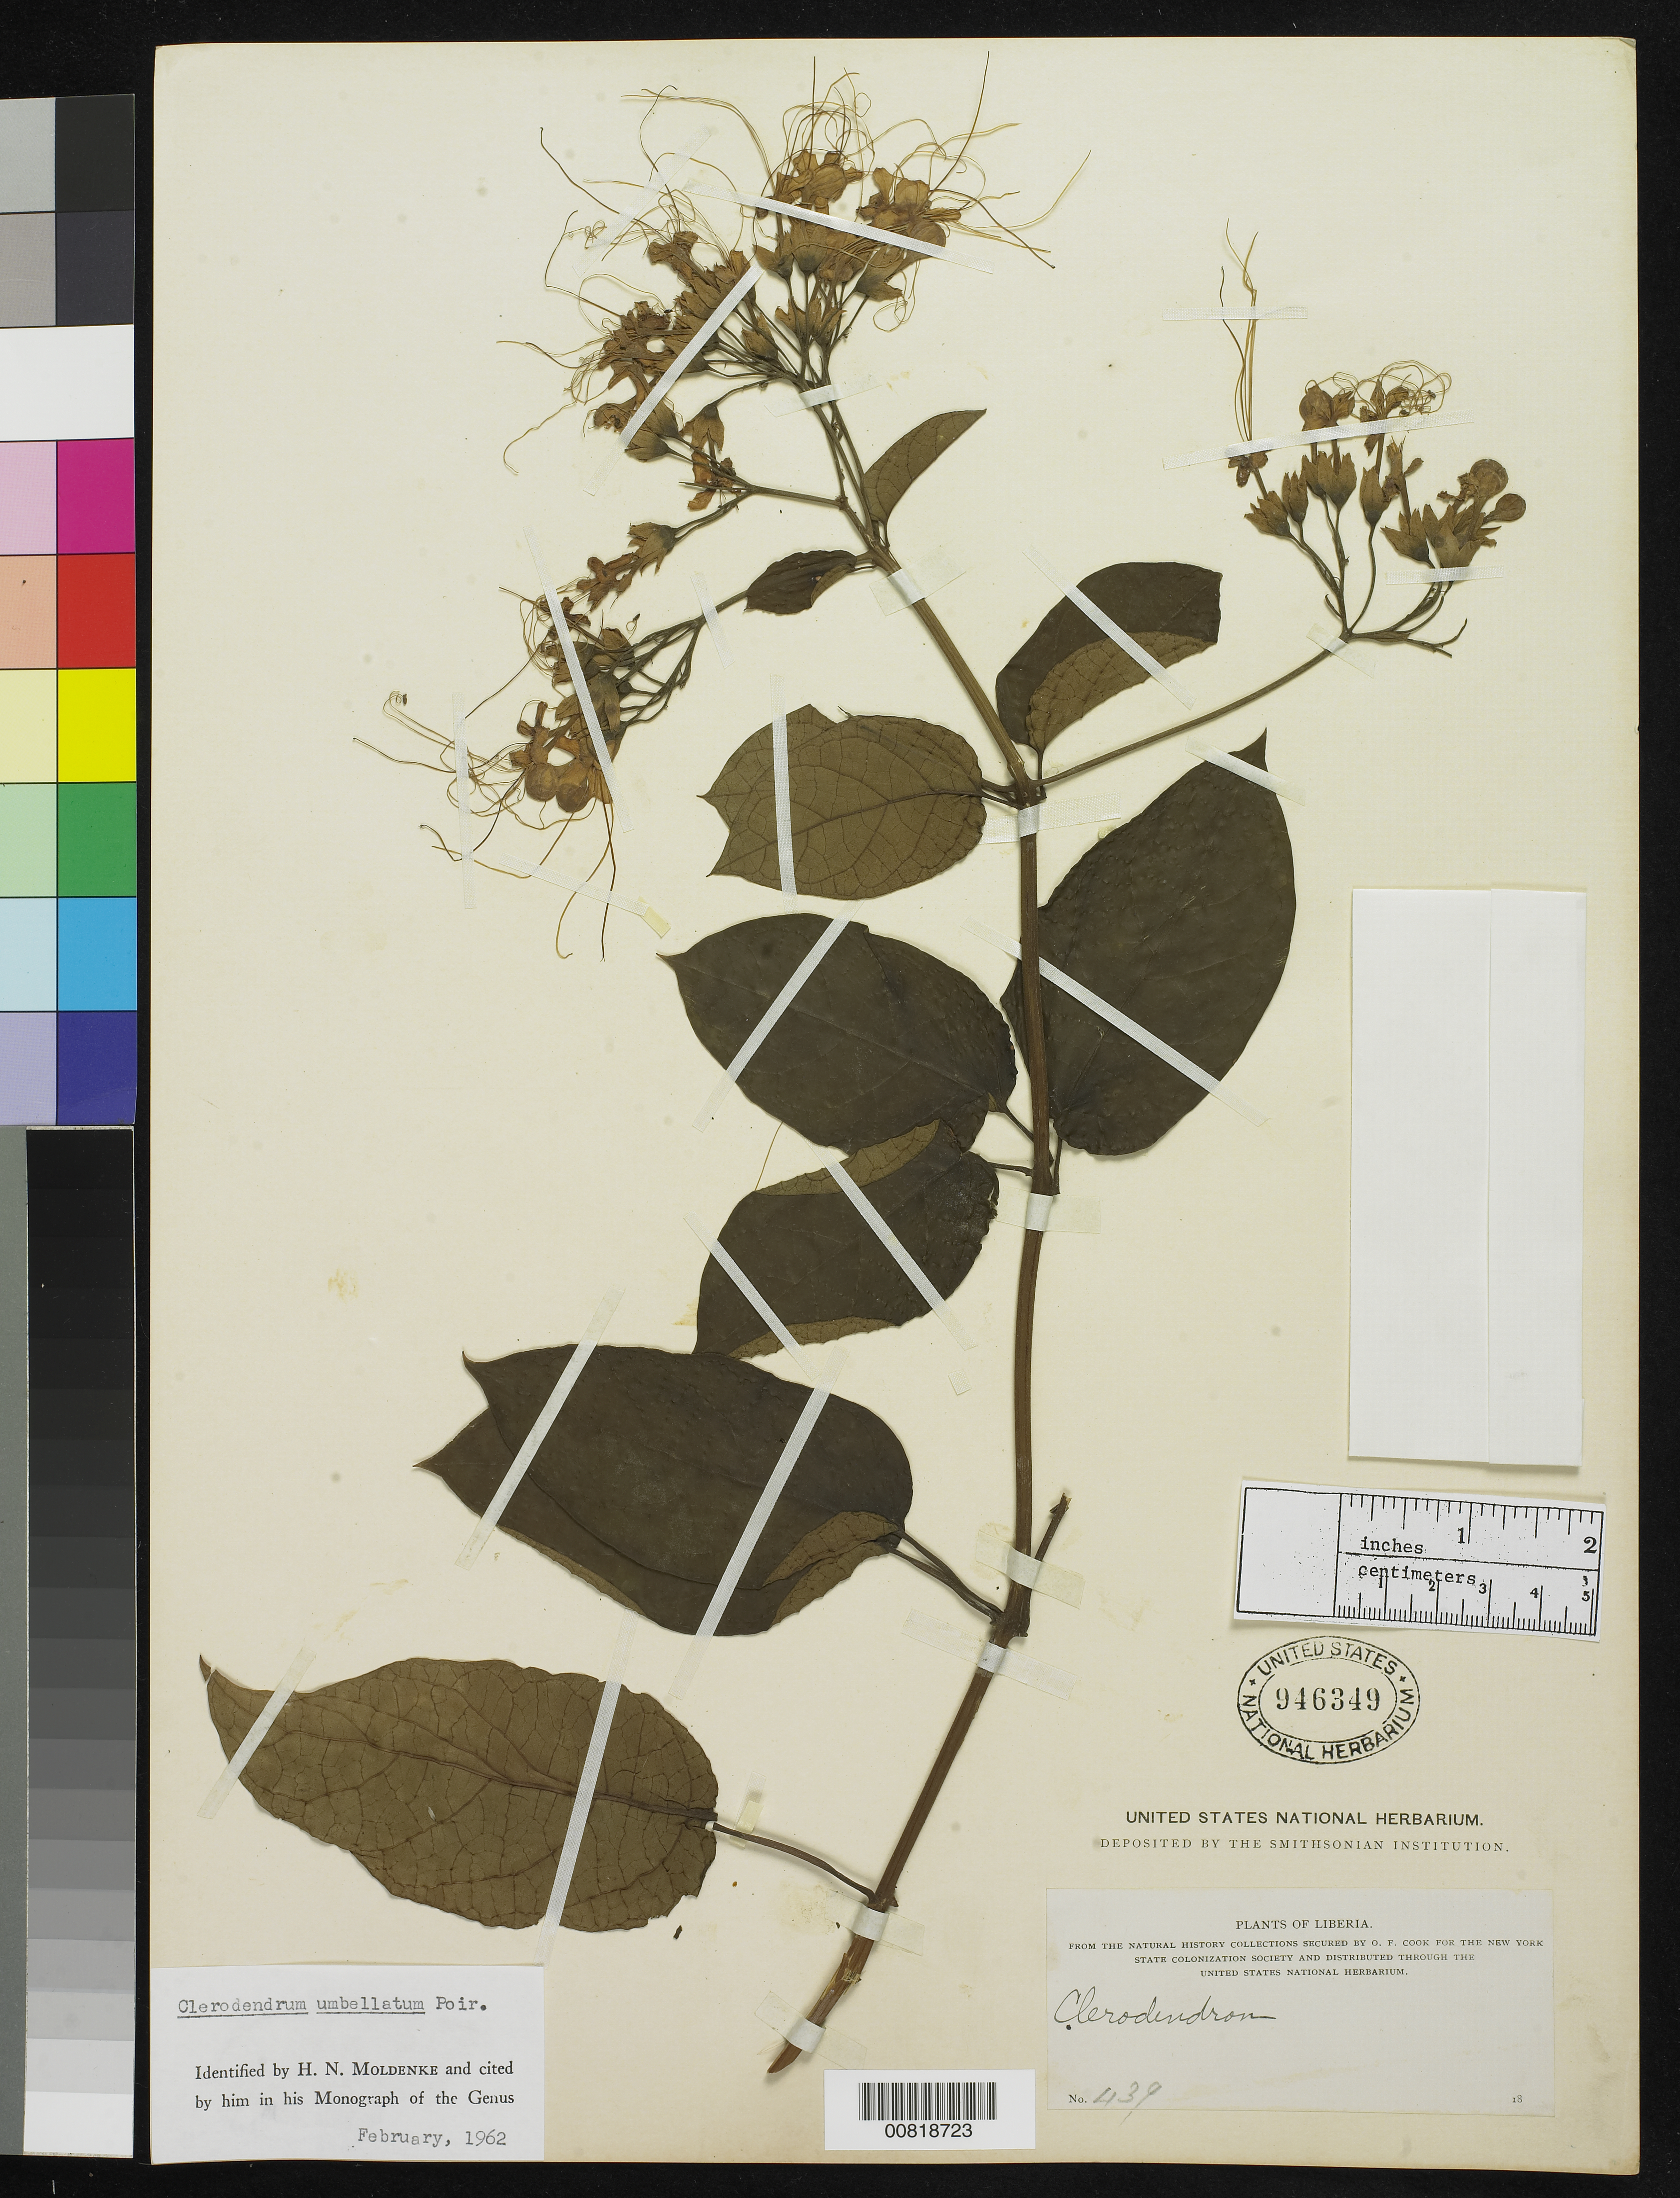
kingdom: Plantae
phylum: Tracheophyta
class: Magnoliopsida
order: Lamiales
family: Lamiaceae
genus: Clerodendrum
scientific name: Clerodendrum umbellatum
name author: Poir.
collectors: O. F. Cook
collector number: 1139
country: Liberia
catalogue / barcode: US 946349